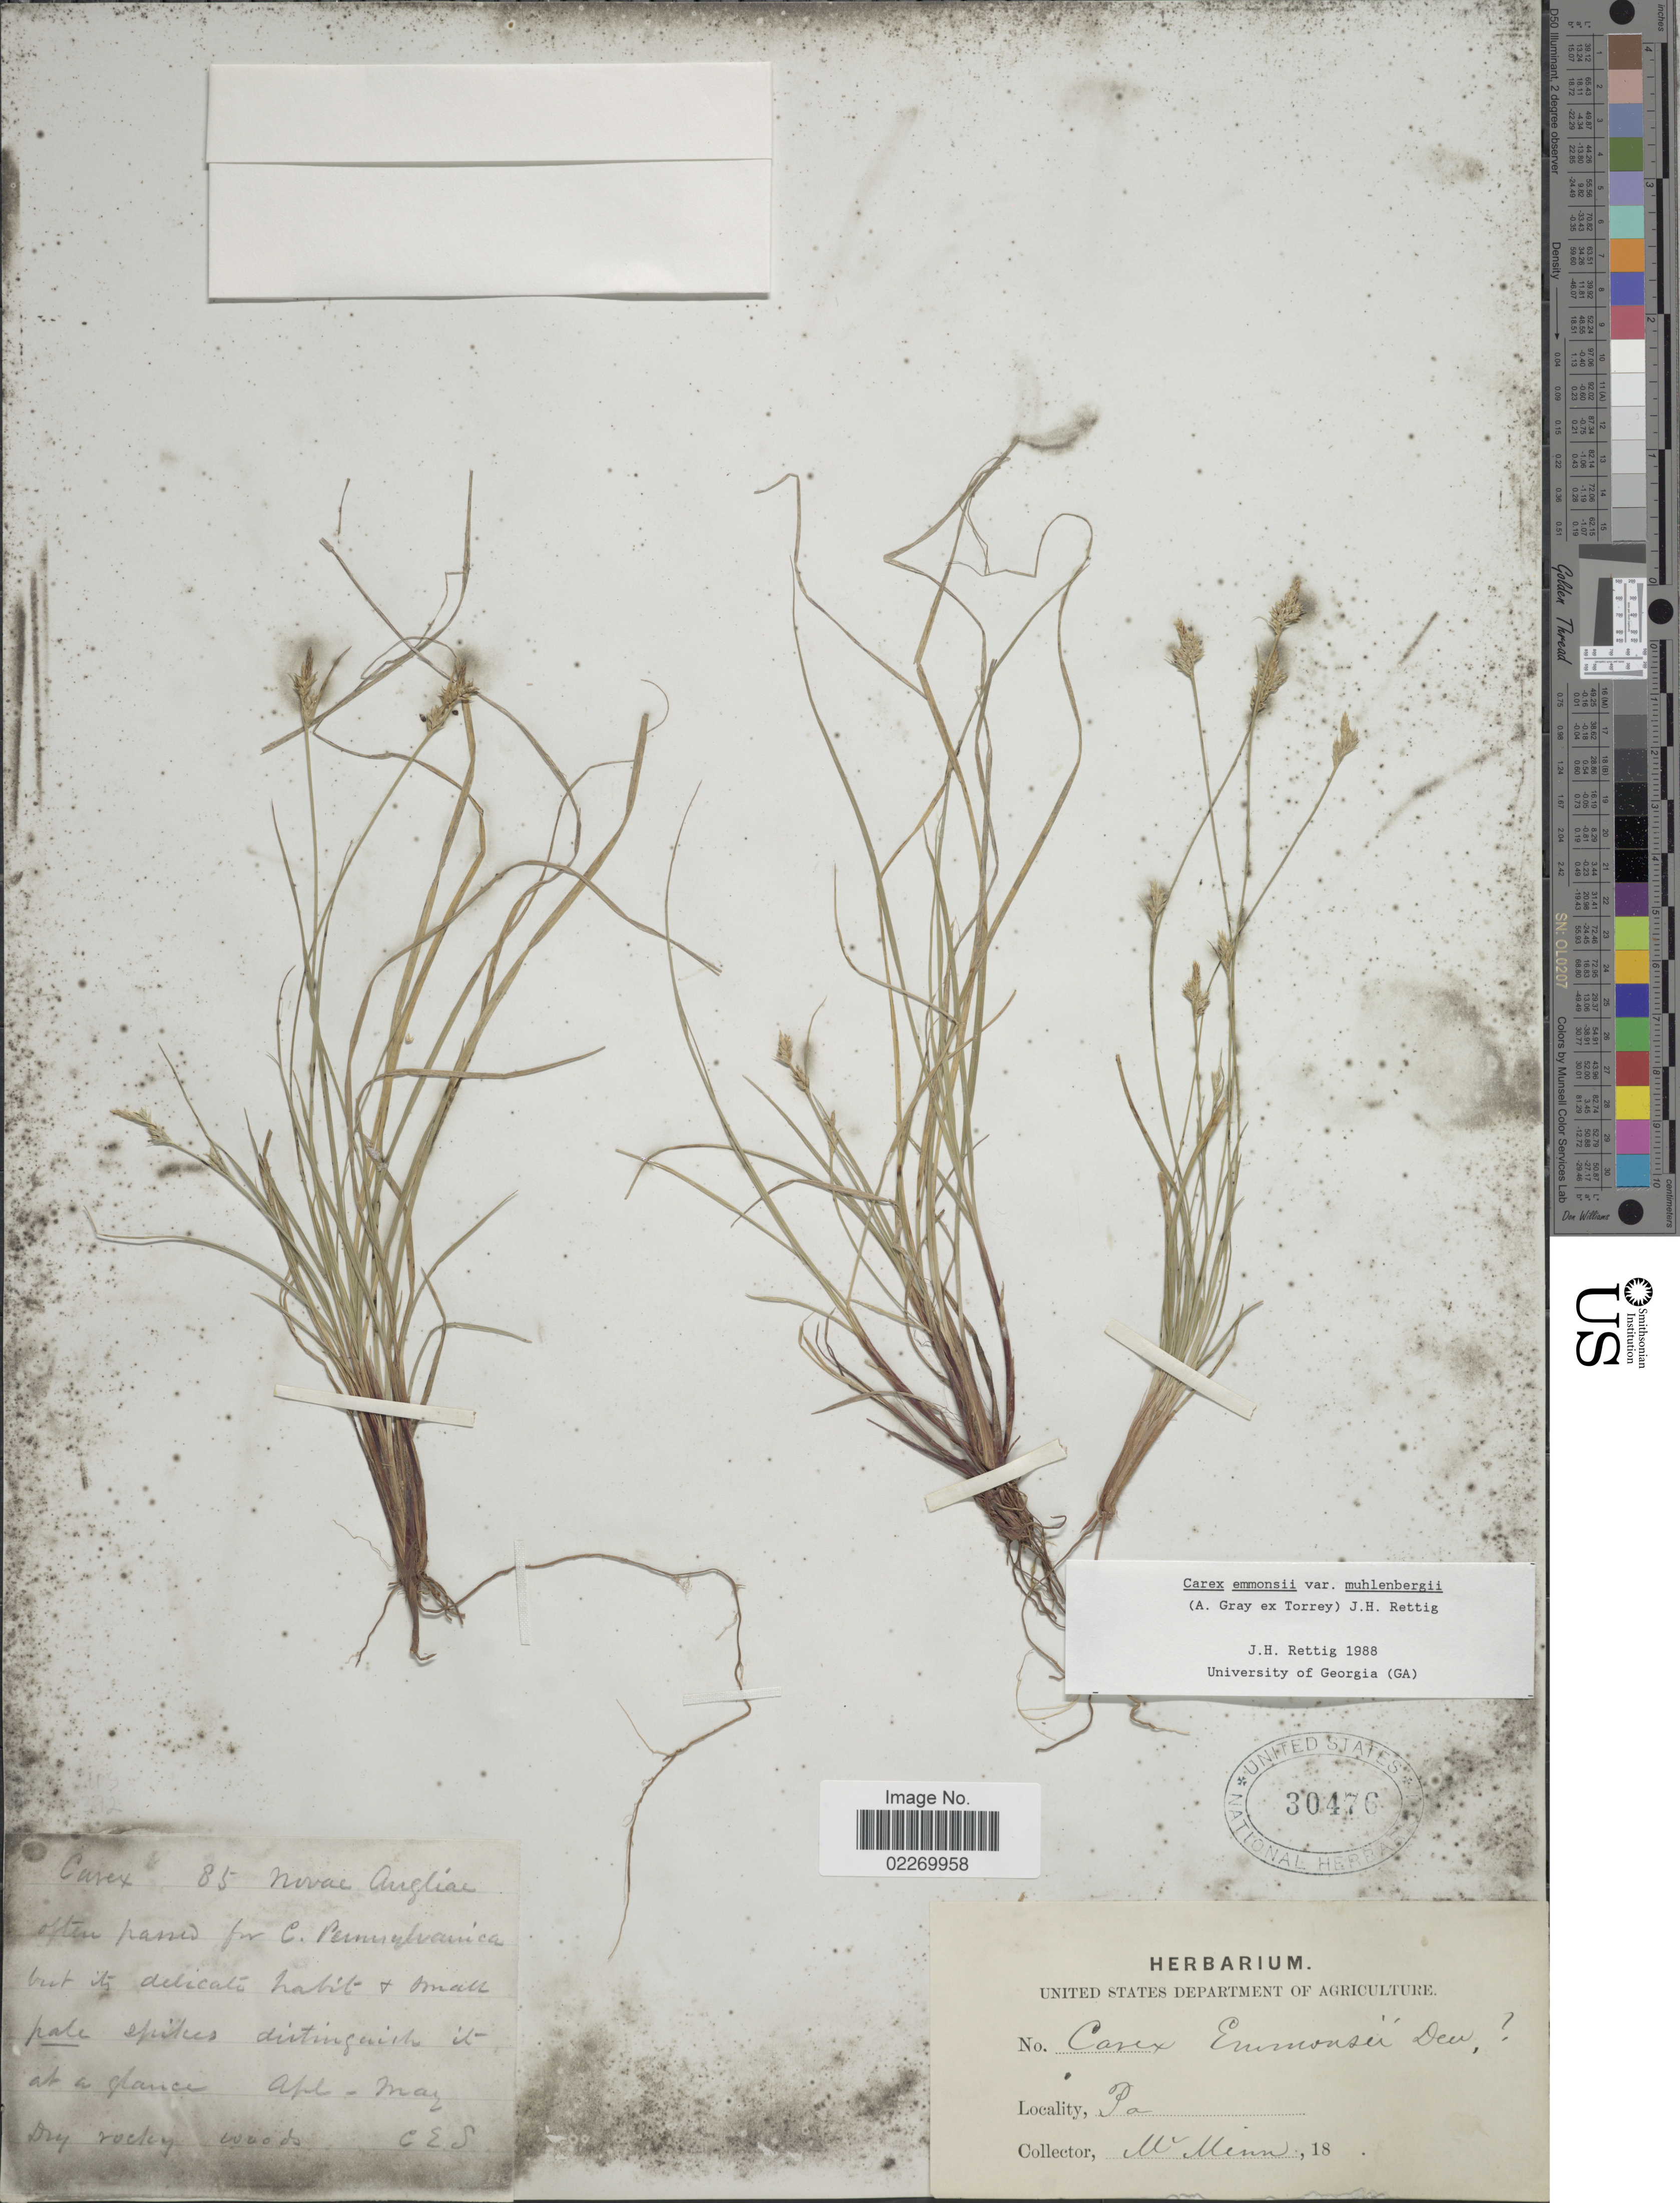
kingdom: Plantae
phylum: Tracheophyta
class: Liliopsida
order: Poales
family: Cyperaceae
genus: Carex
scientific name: Carex albicans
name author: Willd. ex Spreng.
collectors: McMinn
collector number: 85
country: United States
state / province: Pennsylvania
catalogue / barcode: US 30476